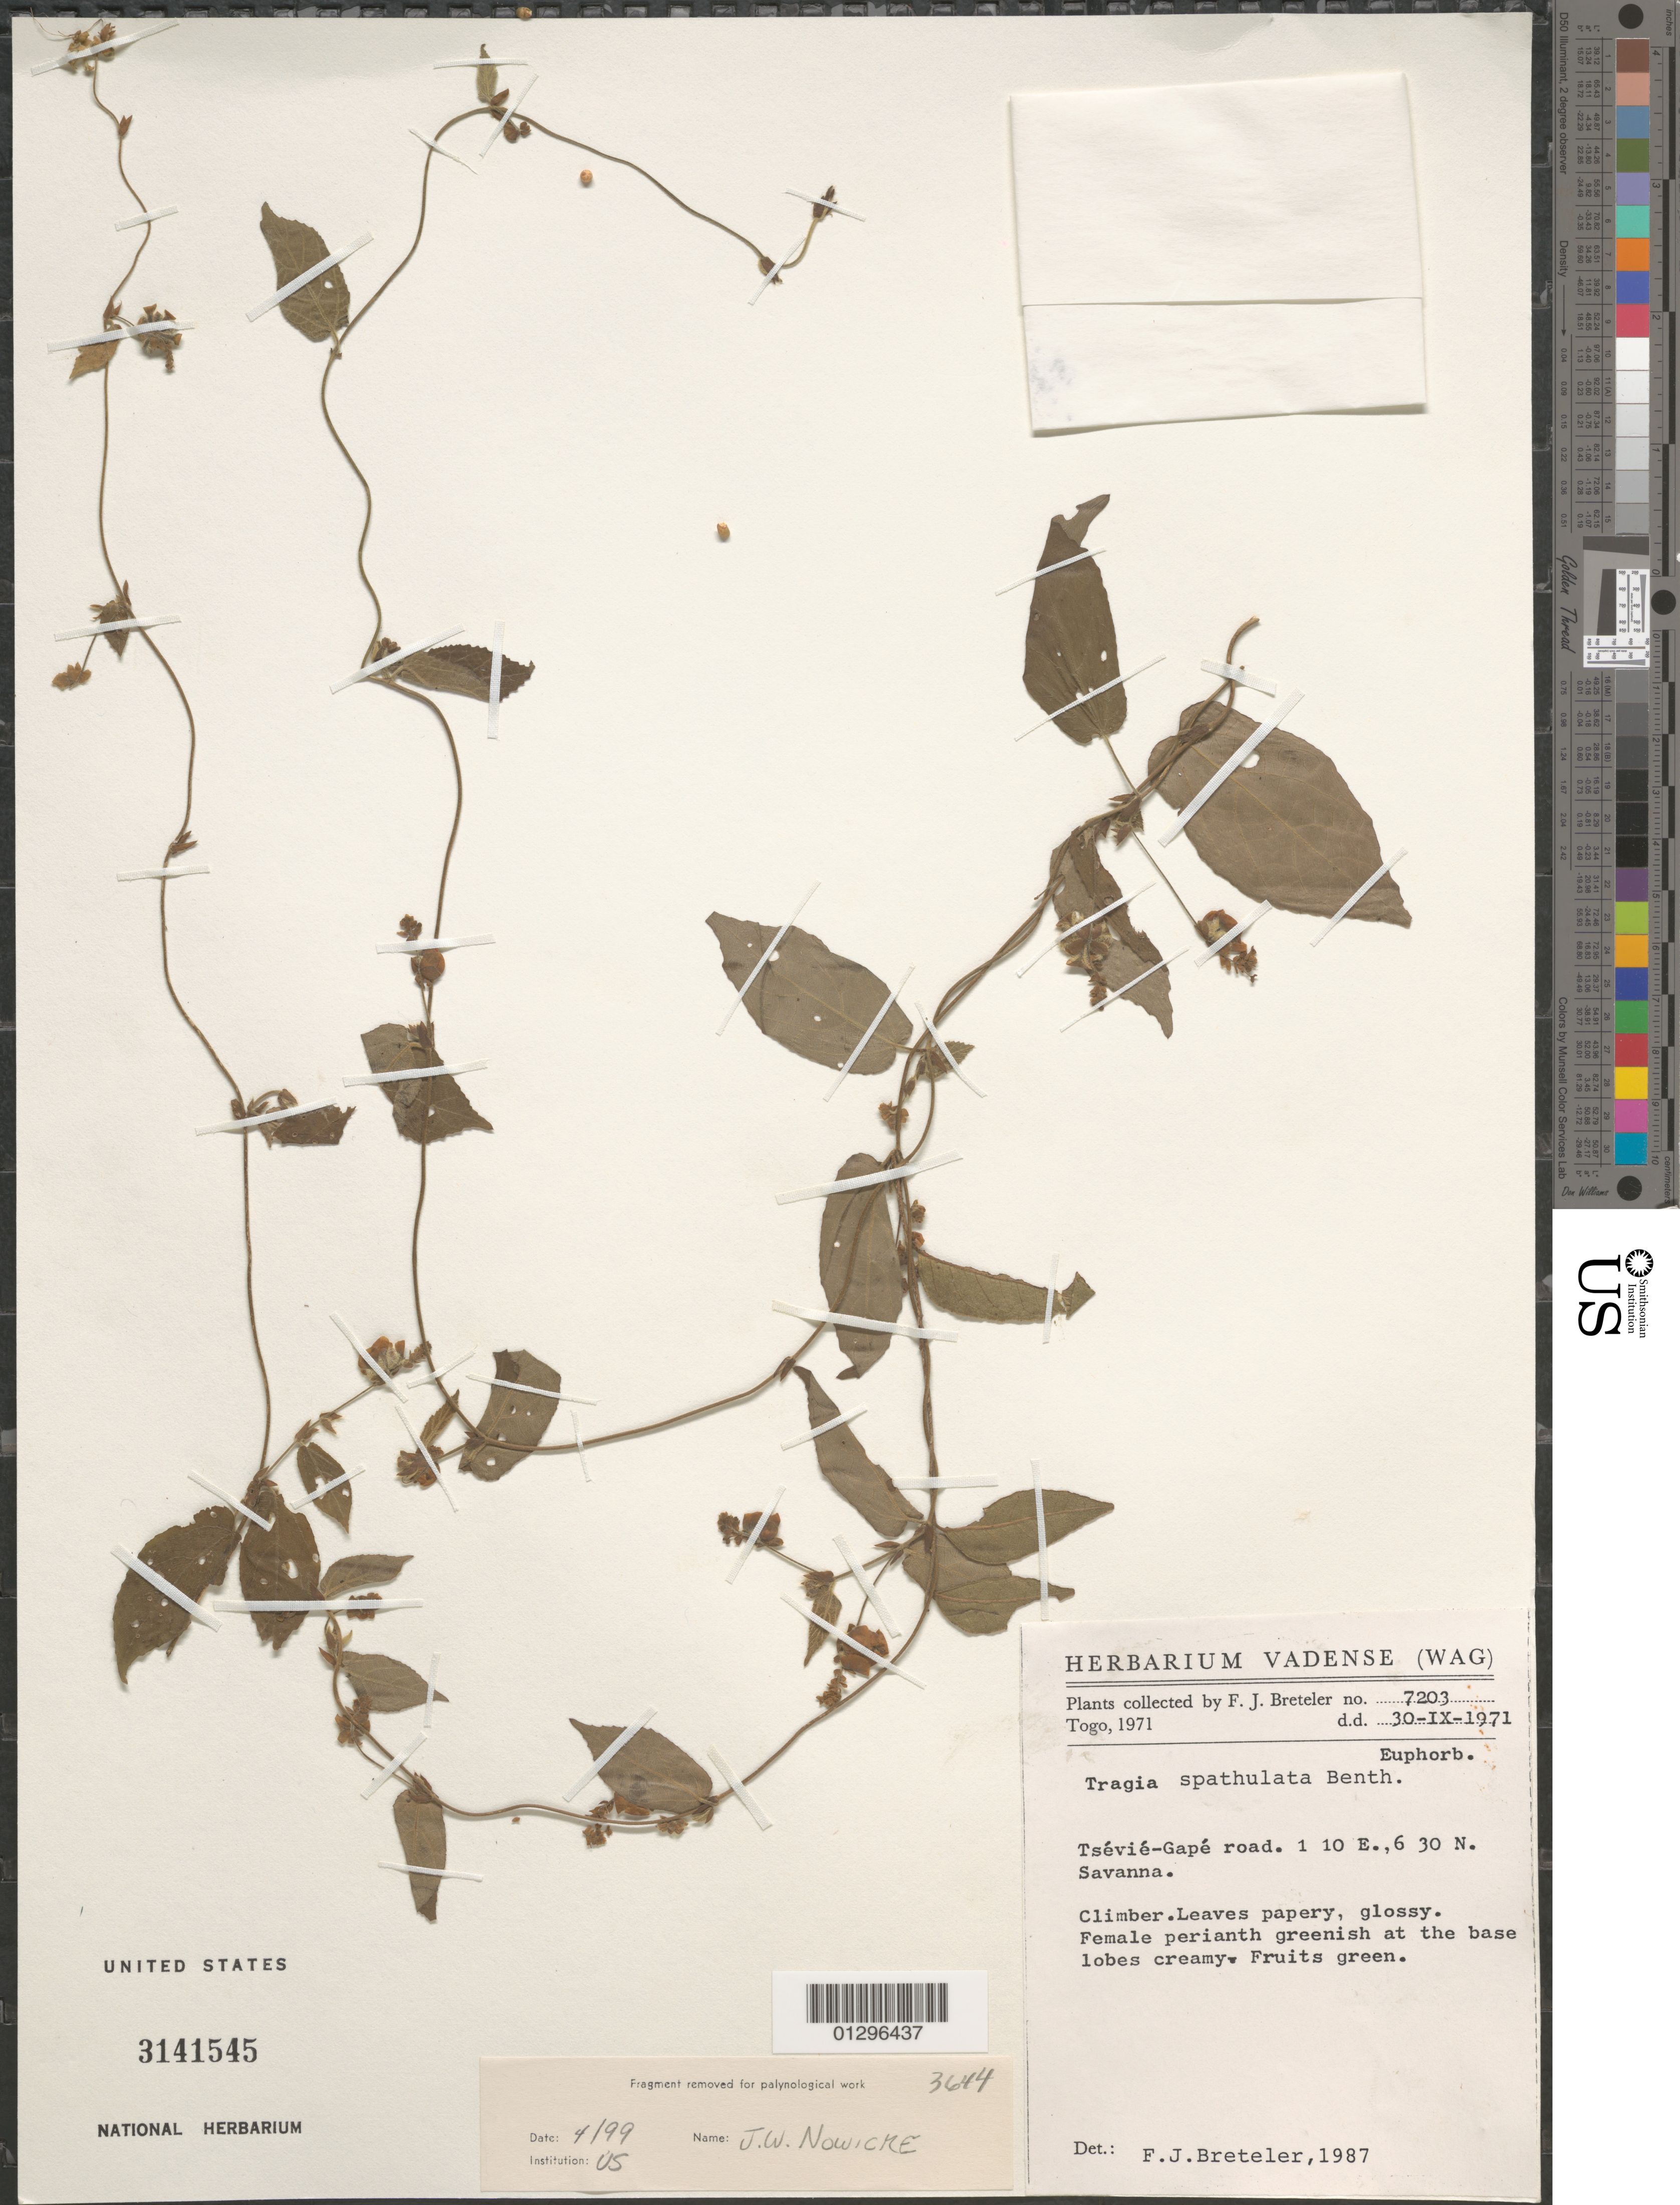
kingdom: Plantae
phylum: Tracheophyta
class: Magnoliopsida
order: Malpighiales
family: Euphorbiaceae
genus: Tragia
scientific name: Tragia spathulata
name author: Benth.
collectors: F. J. Breteler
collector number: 7203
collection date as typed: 30 Sep 1971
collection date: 1971-09-30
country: Togo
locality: Tsevie-Gape road.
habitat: Climber.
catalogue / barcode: US 3141545